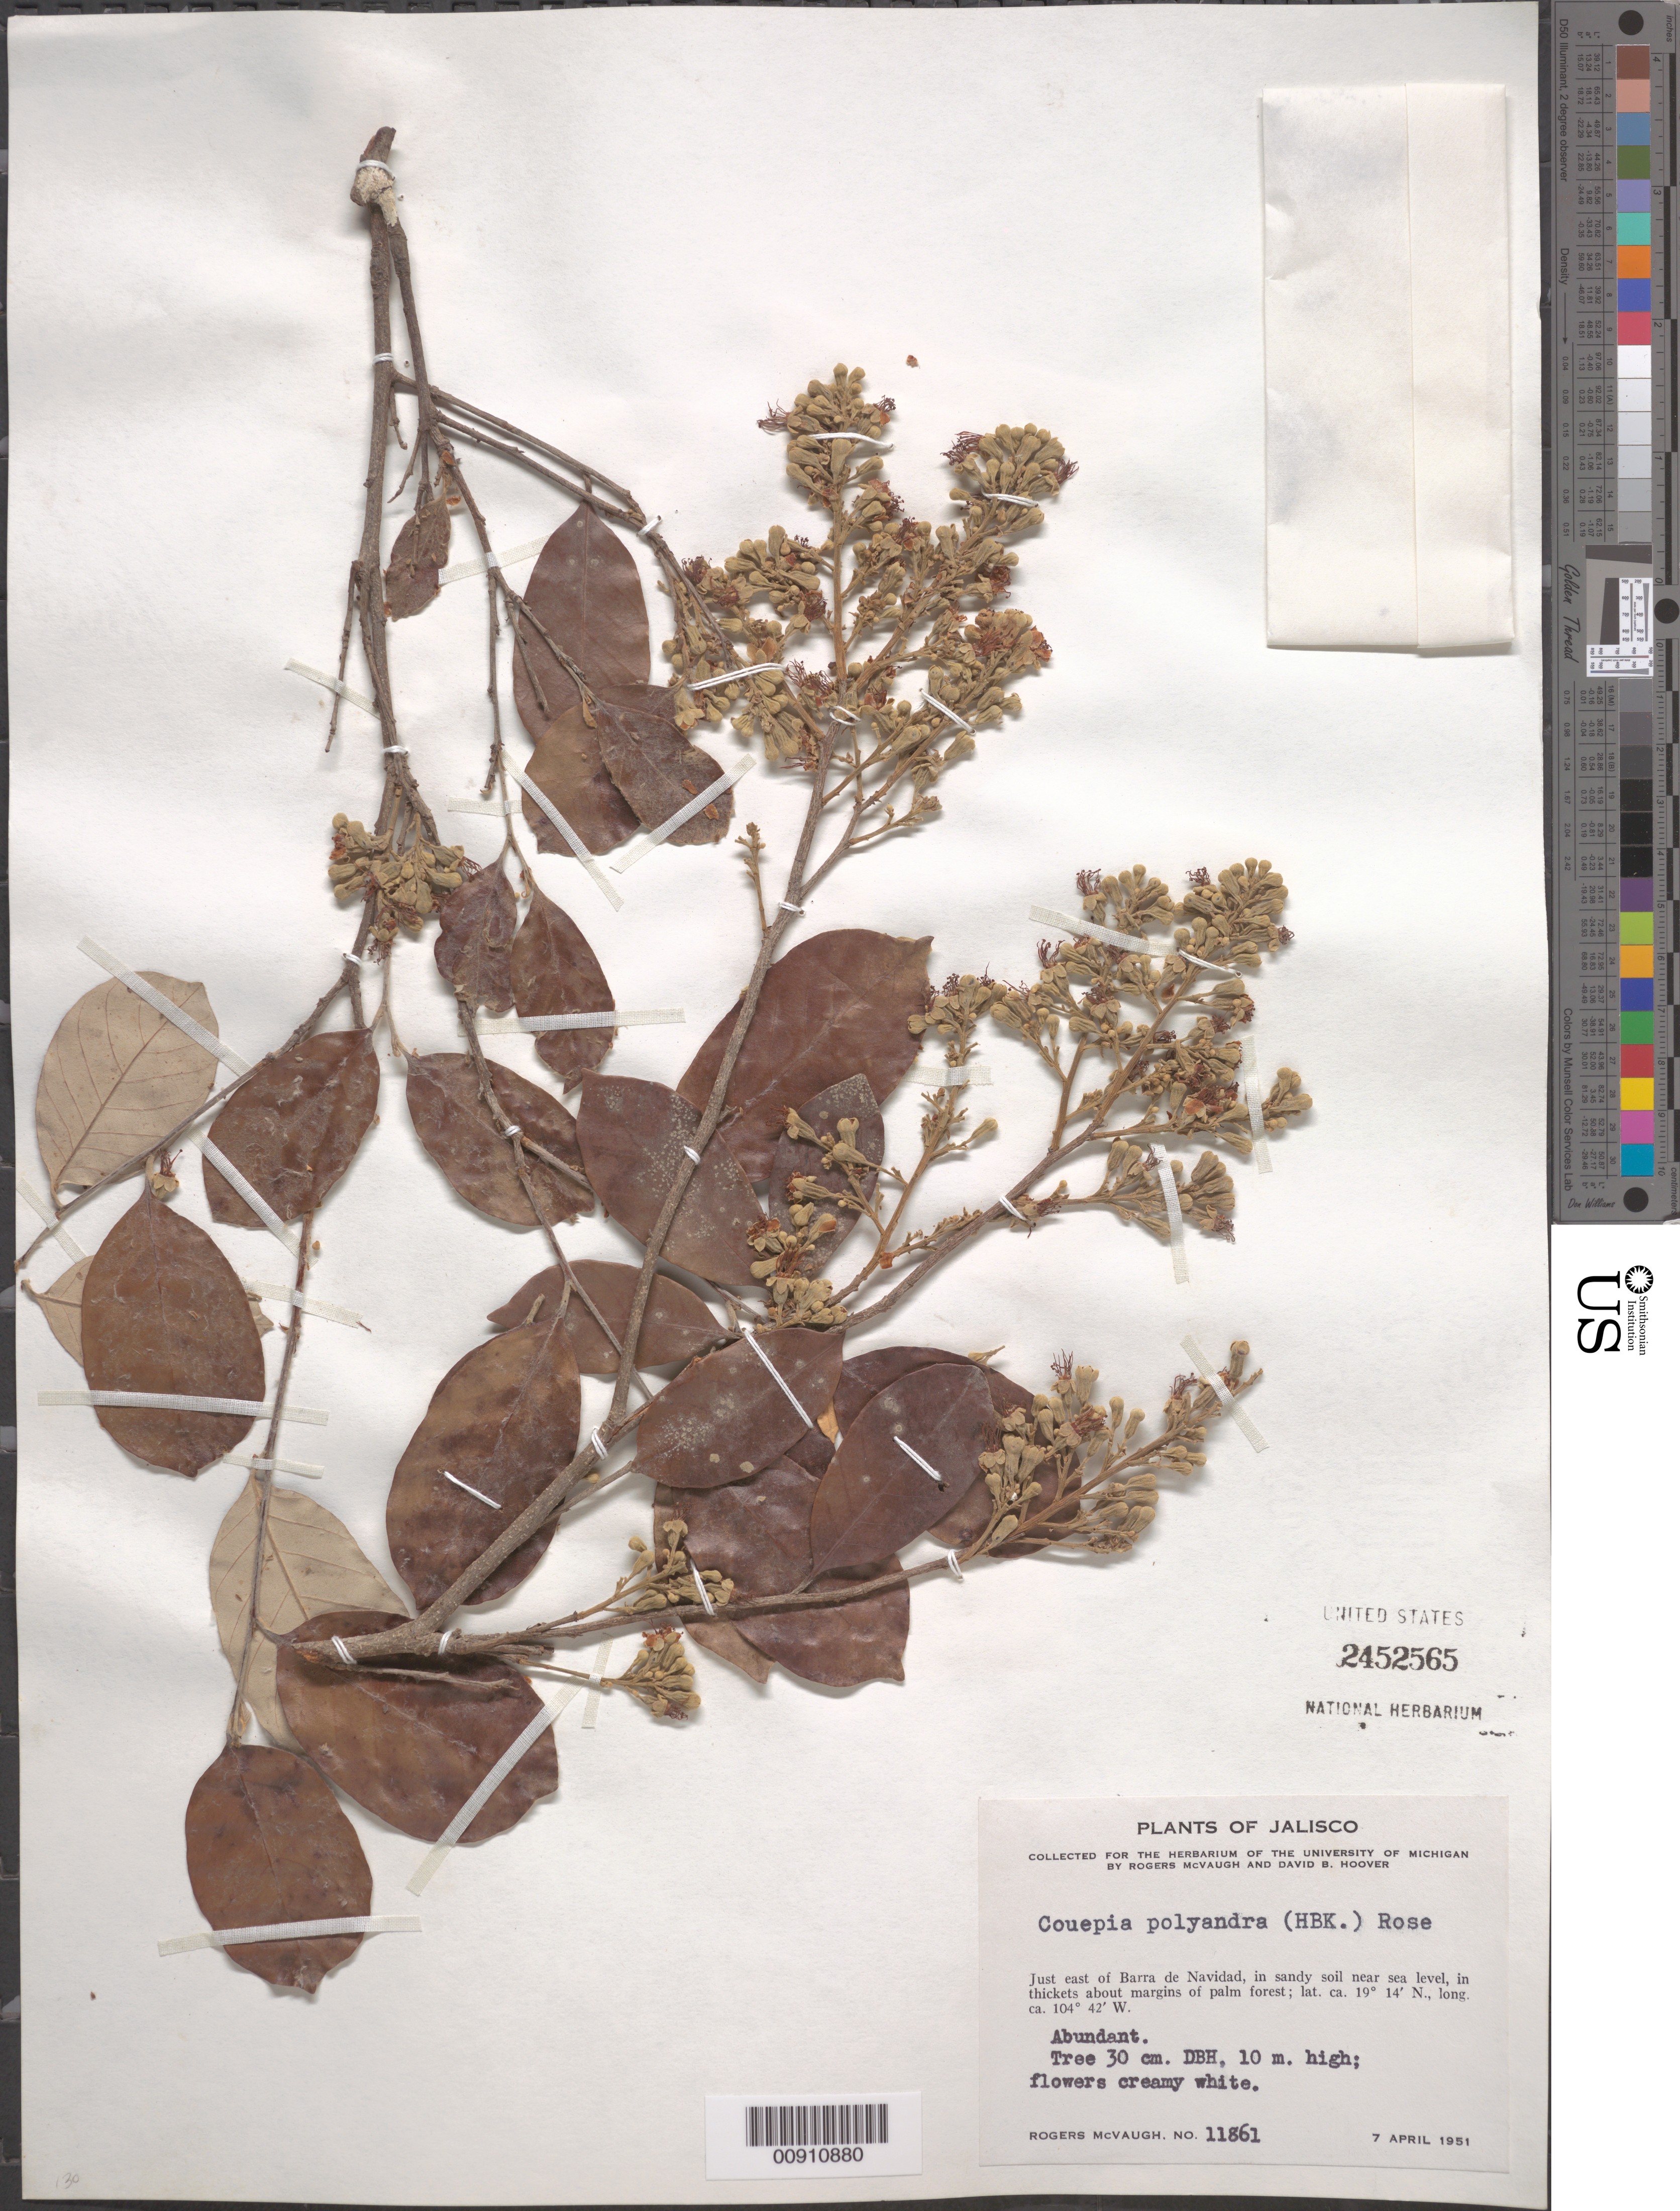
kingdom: Plantae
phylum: Tracheophyta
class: Magnoliopsida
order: Malpighiales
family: Chrysobalanaceae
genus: Couepia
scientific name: Couepia polyandra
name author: (Kunth) Rose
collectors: R. McVaugh & D. B. Hoover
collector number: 11861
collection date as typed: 07 Apr 1951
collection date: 1951-04-07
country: Mexico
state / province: Jalisco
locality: Just east of Barra de Navidad.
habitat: In sandy soil, in thickets about margins of palm forest.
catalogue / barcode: US 2452565